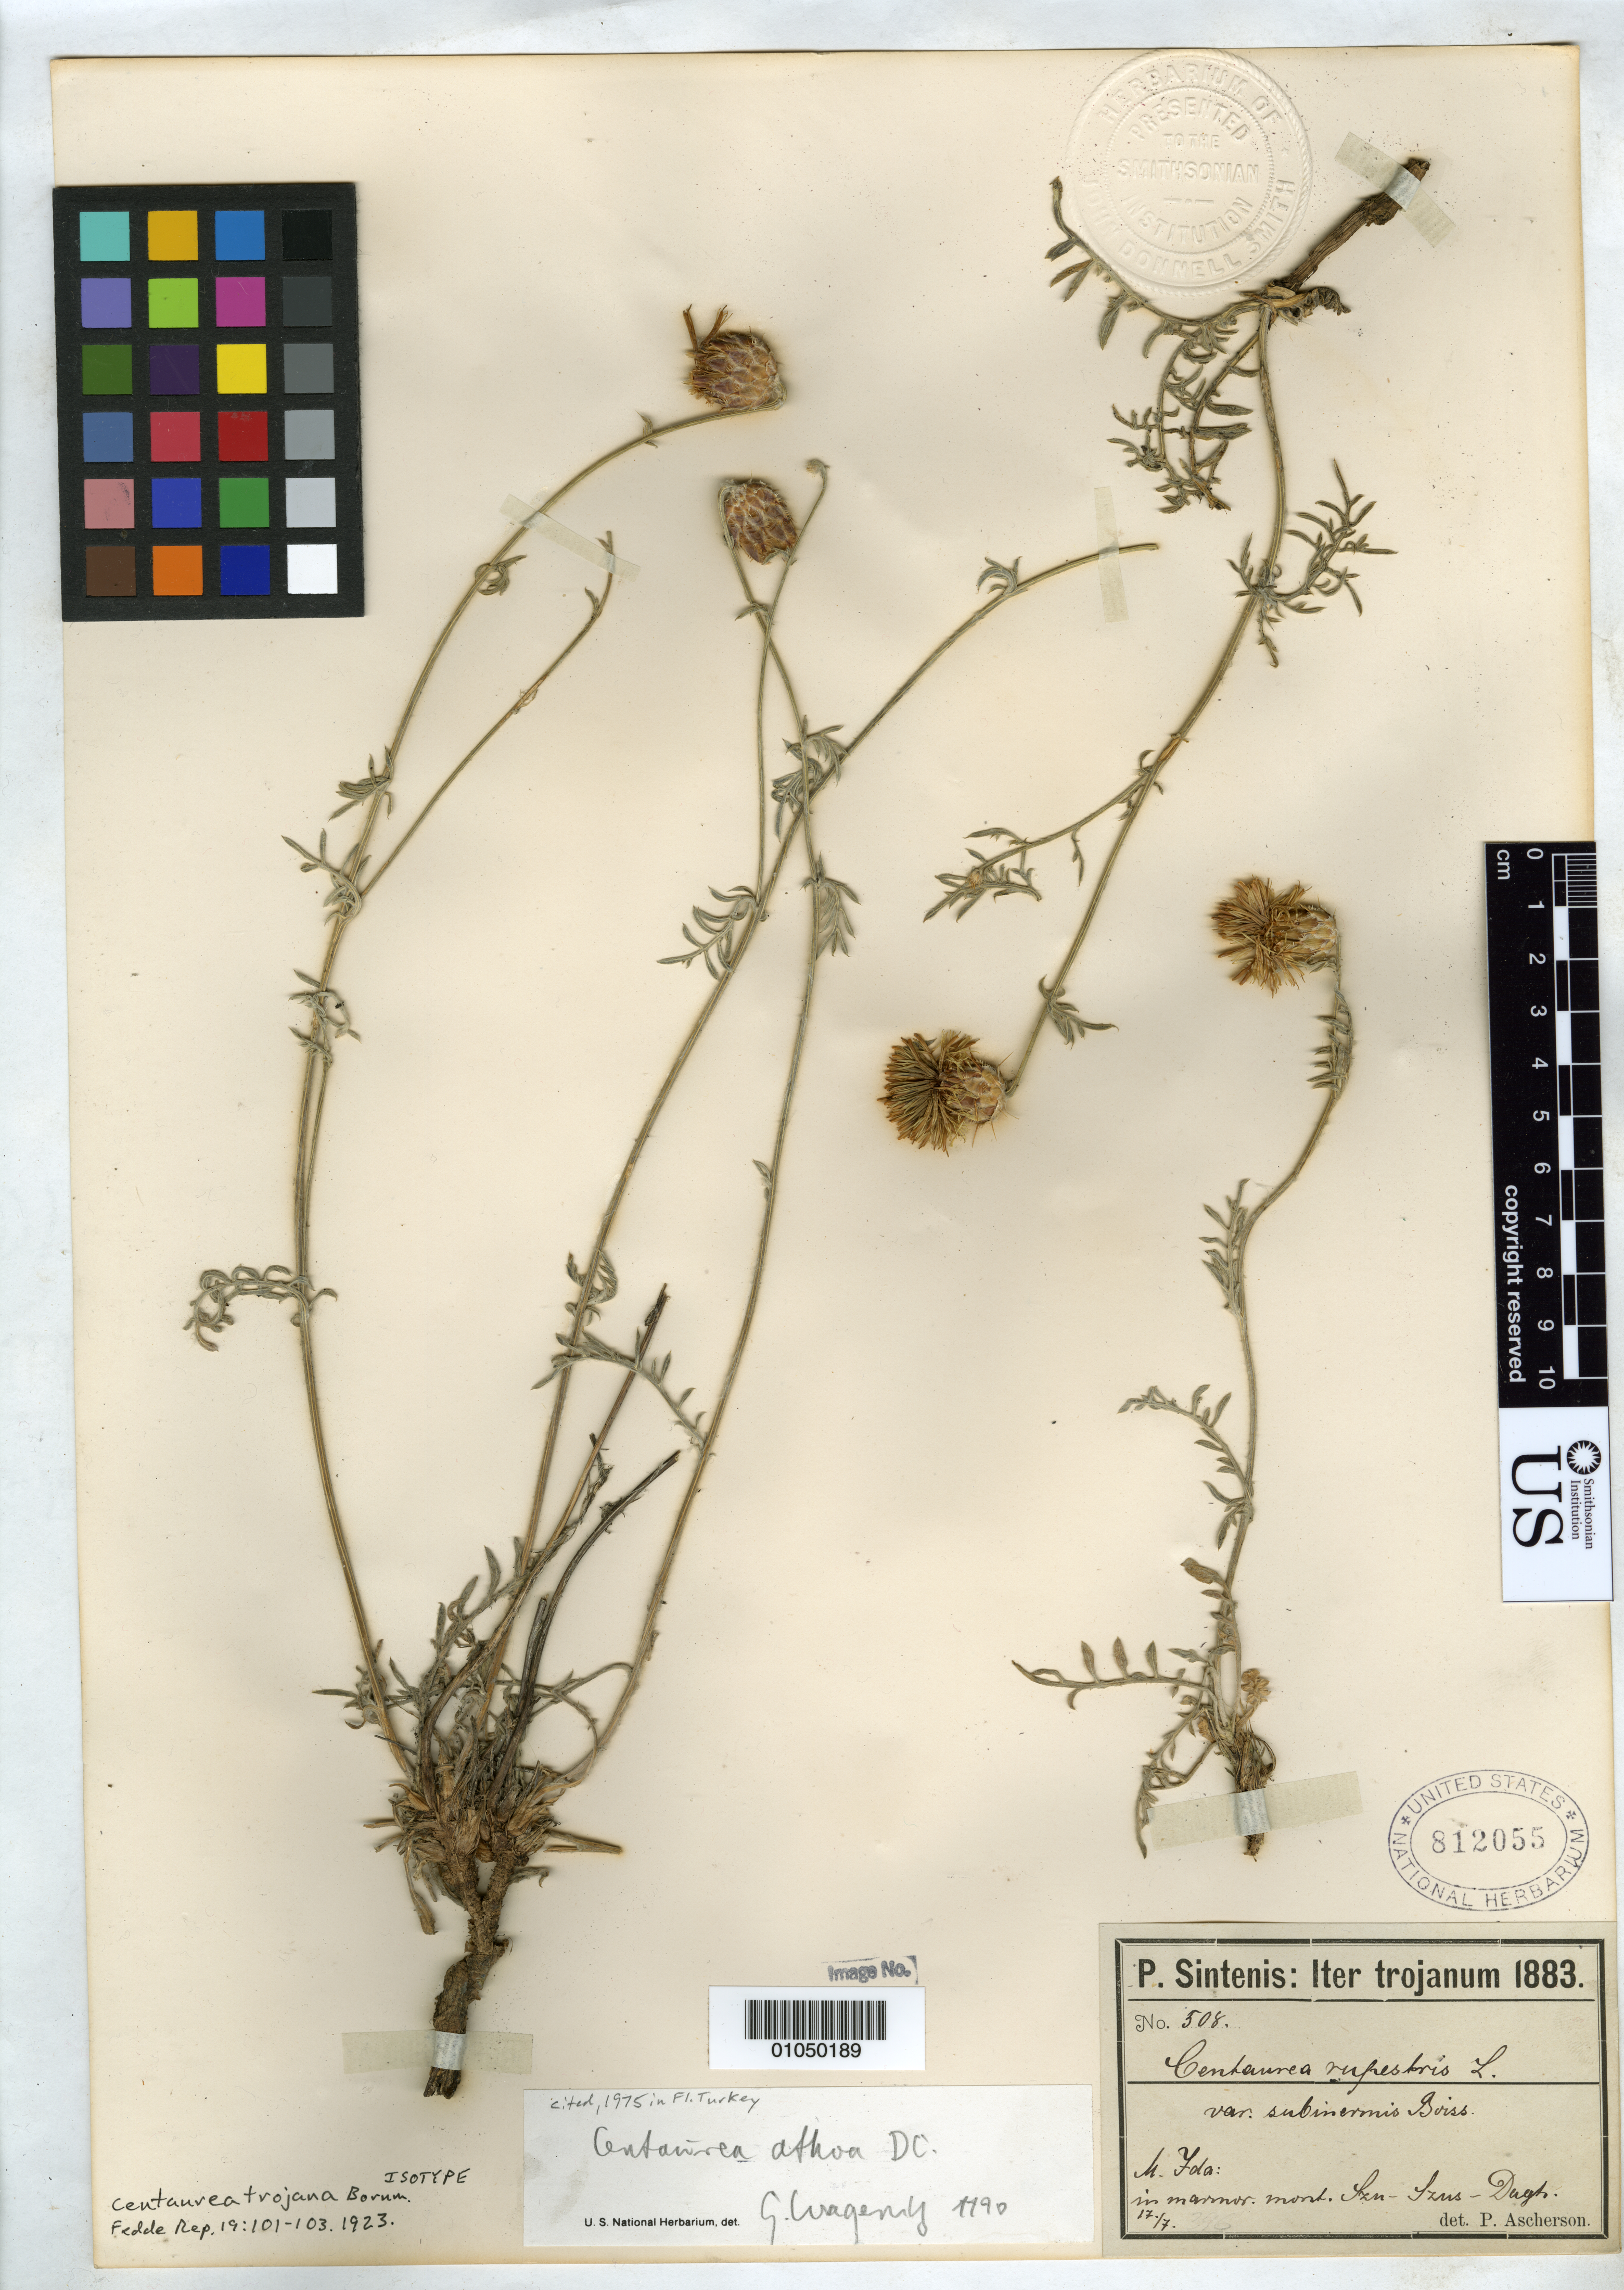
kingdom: Plantae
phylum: Tracheophyta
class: Magnoliopsida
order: Asterales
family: Asteraceae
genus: Centaurea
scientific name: Centaurea trojana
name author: Bornm.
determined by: Wagenitz, G.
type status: Isotype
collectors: P. Sintenis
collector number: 508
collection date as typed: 17 Jul 1883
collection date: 1883-07-17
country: Turkey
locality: M. Ida: in marmor. mont. Szu-Szus-Dagh. [Protologue, "Troadis in montis Szu-Szus-Dagh jugi Idea rupibus marmoreis"].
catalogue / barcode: US 812055